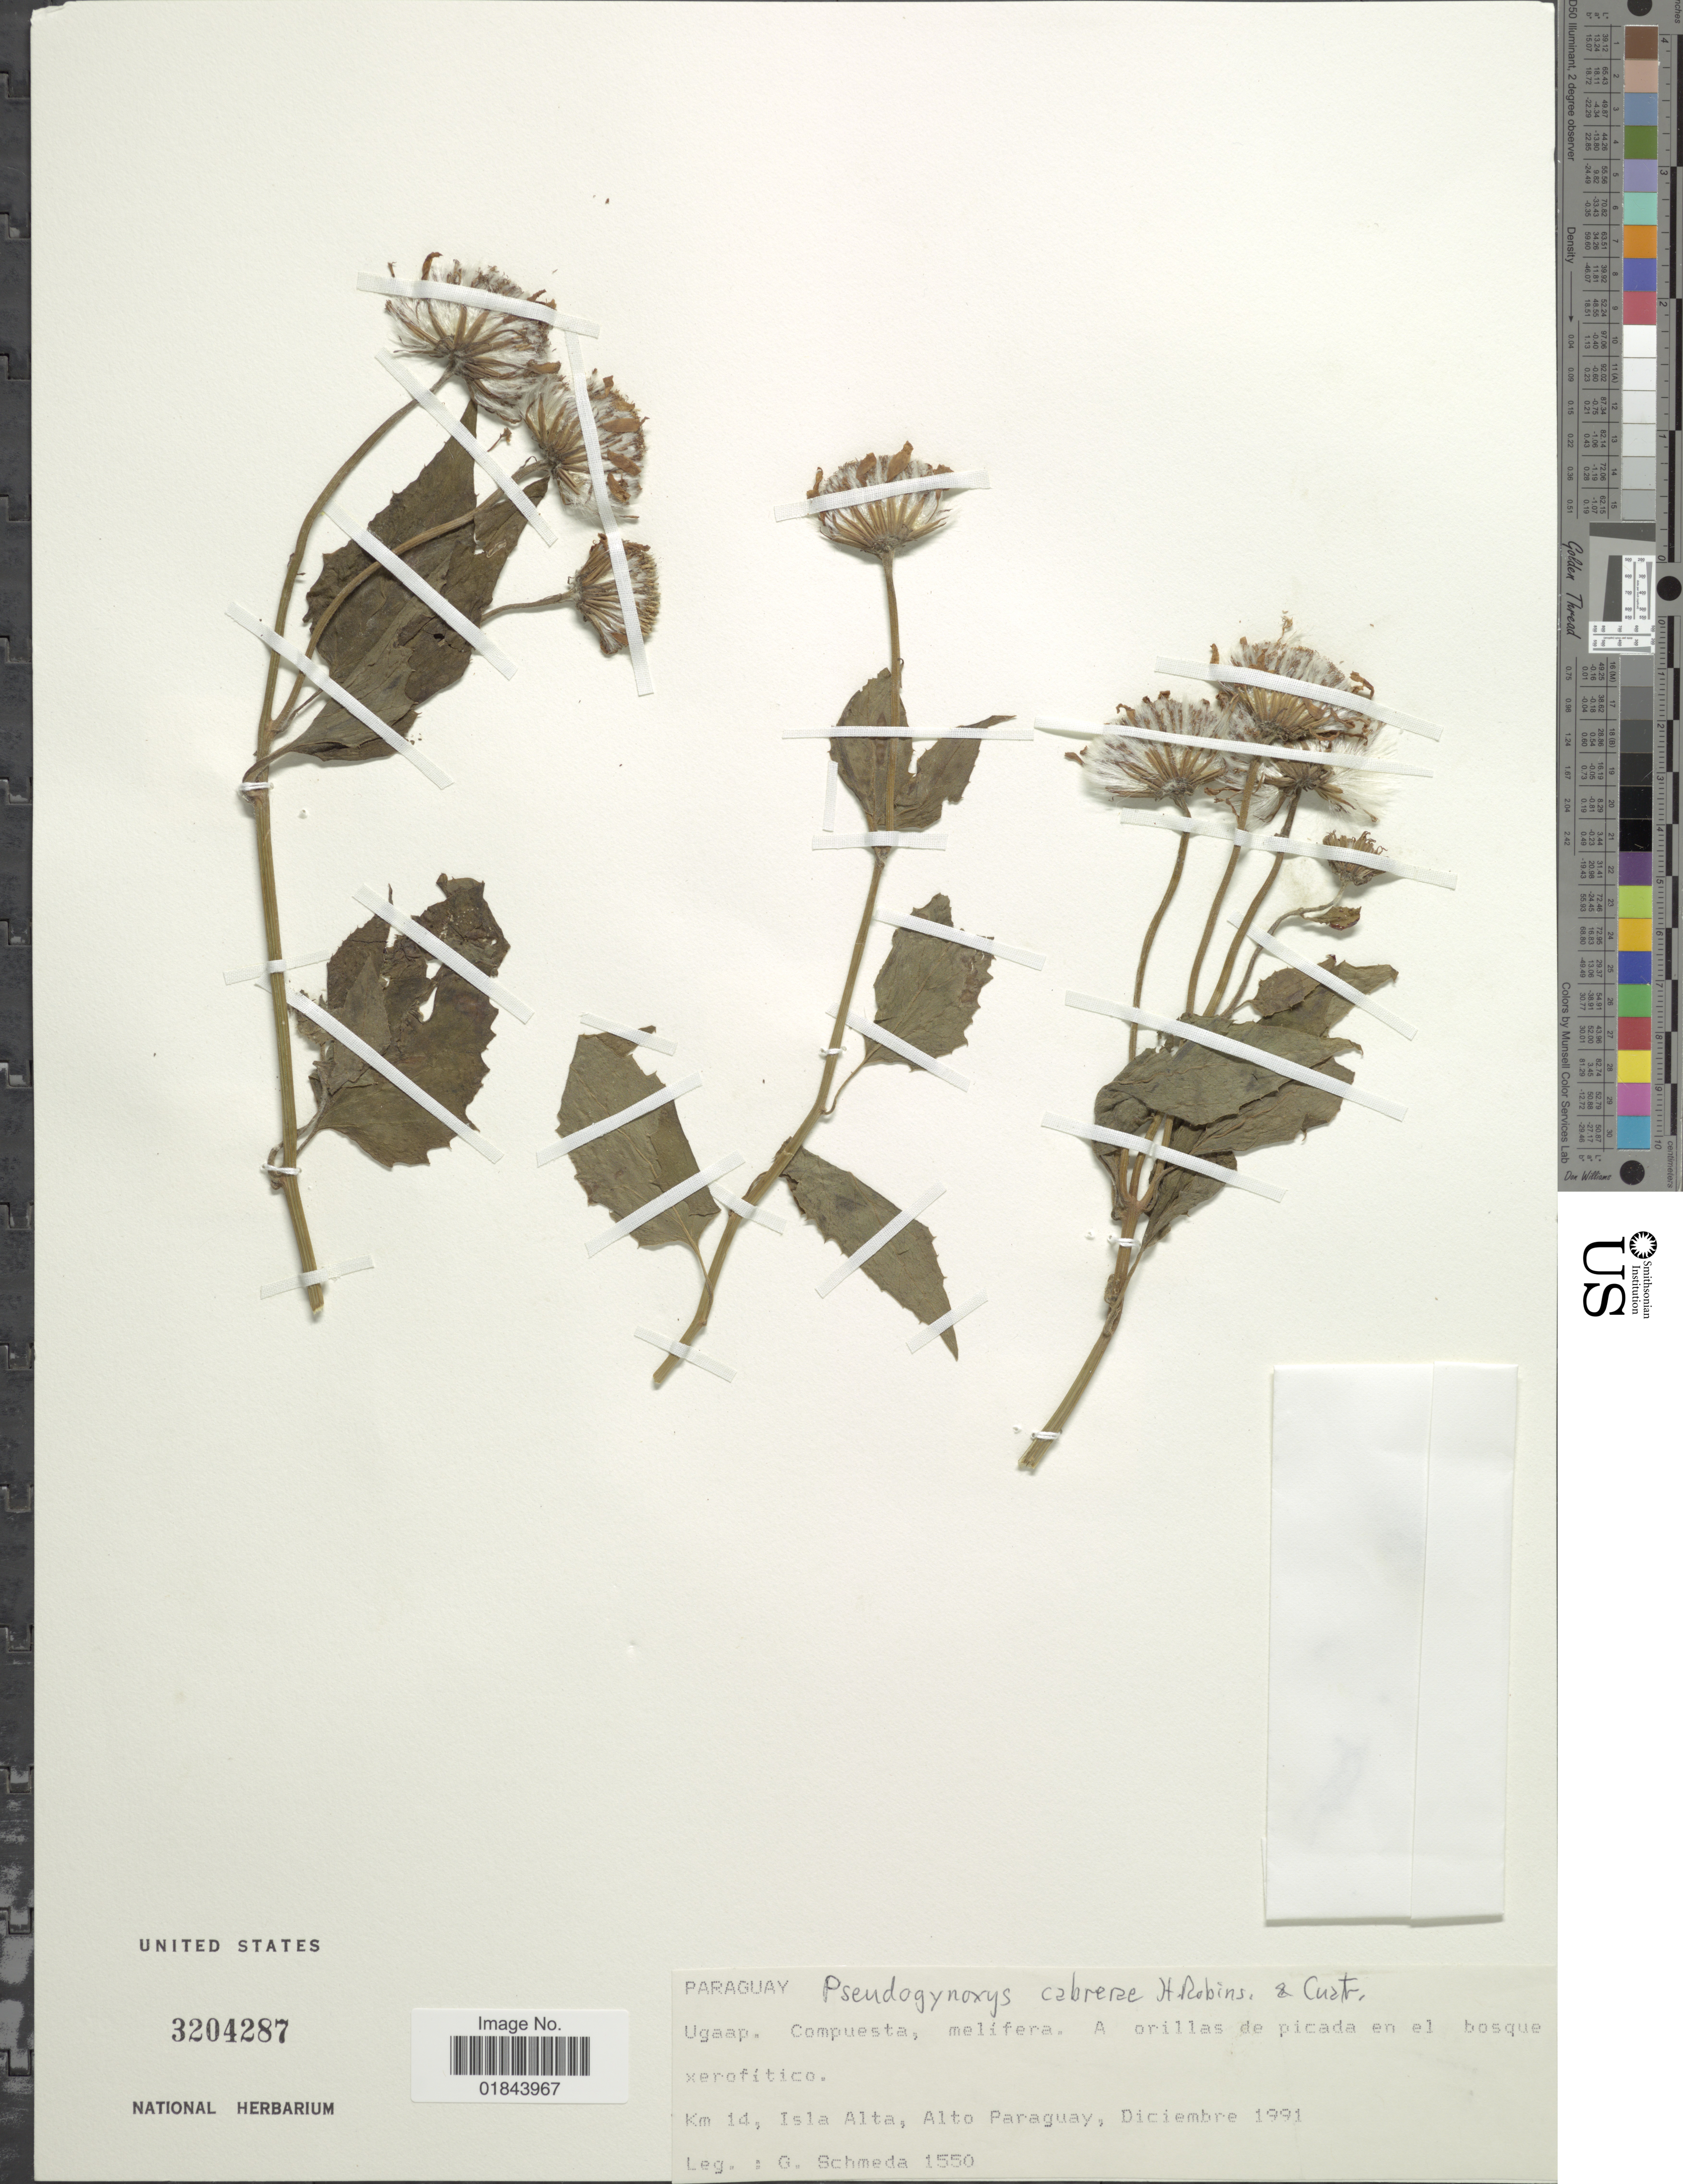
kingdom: Plantae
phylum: Tracheophyta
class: Magnoliopsida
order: Asterales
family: Asteraceae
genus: Pseudogynoxys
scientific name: Pseudogynoxys cabrerae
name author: H. Rob. & Cuatrec.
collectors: G. Schmeda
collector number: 1550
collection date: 1991-12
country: Paraguay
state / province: Alto Paraguay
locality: Km 14, Isla Alta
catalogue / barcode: US 3204287